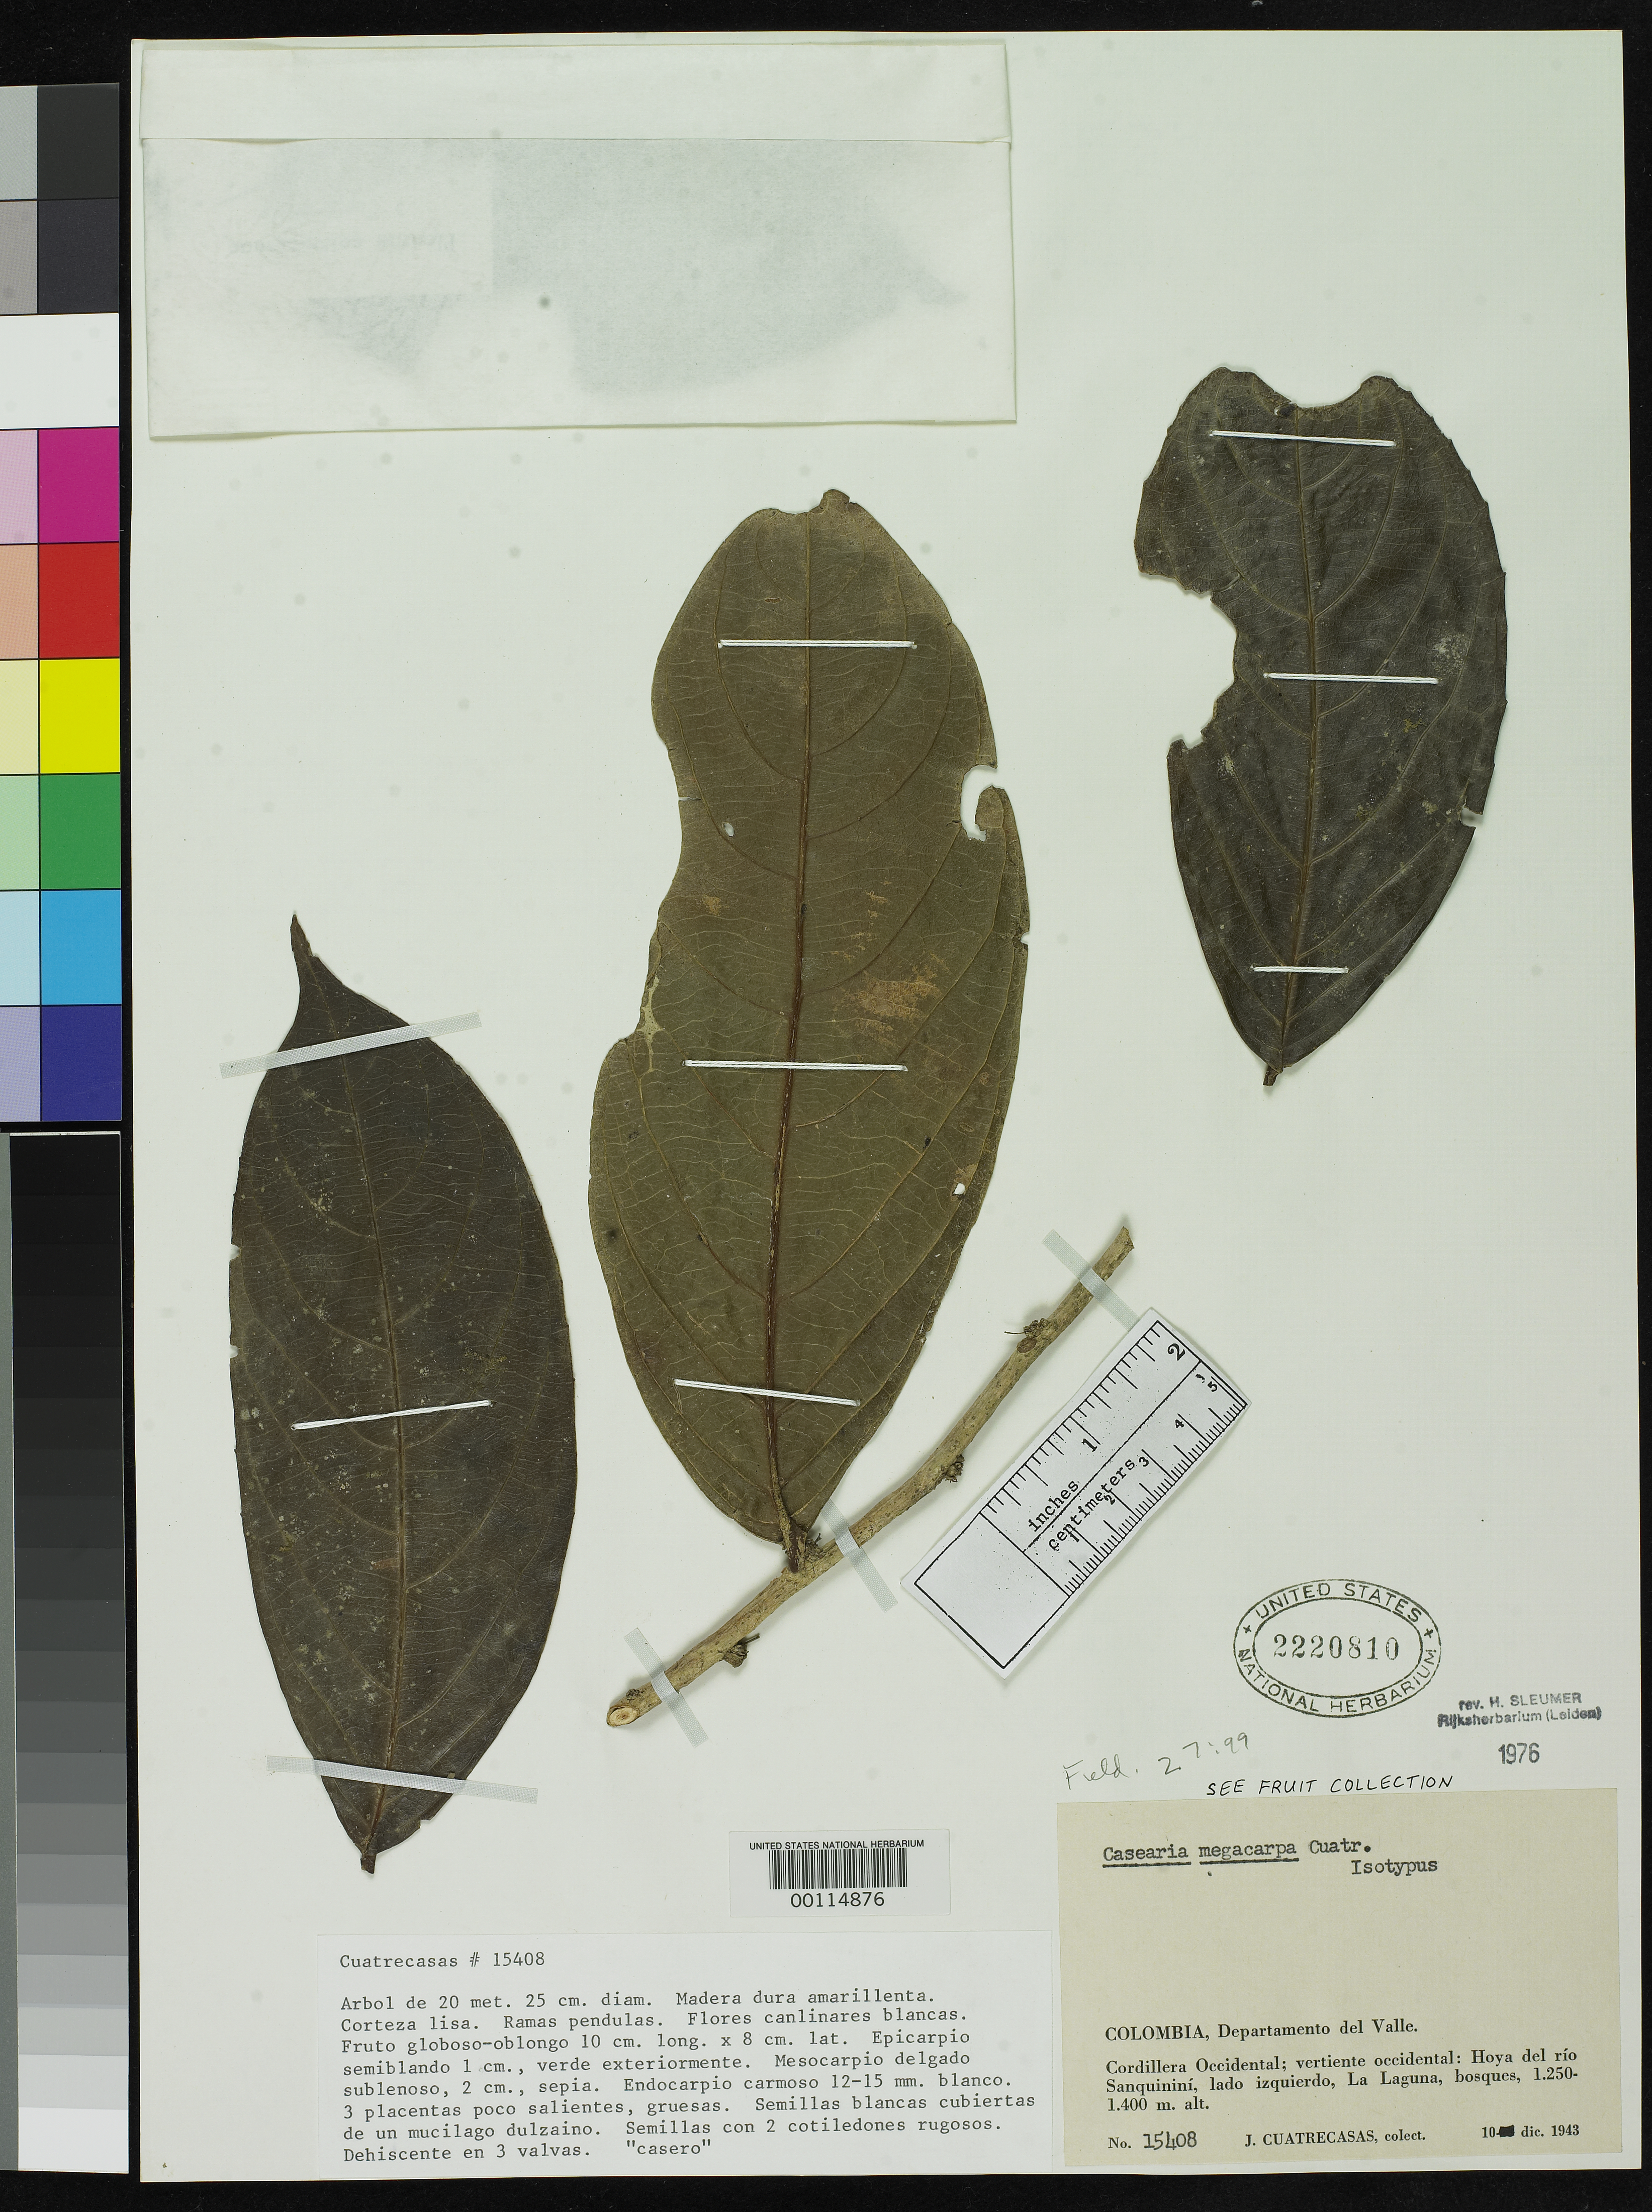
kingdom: Plantae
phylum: Tracheophyta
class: Magnoliopsida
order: Malpighiales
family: Salicaceae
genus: Casearia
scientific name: Casearia megacarpa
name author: Cuatrec.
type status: Isotype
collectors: J. Cuatrecasas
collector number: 15408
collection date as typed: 10 Dec 1943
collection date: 1943-12-10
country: Colombia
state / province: Valle del Cauca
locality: Cordillera Occidental, Vertiente Occidentale, Hoya del Rio Sanguinini, Lado Izquierda, La Laguna.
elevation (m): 1350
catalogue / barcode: US 2220810